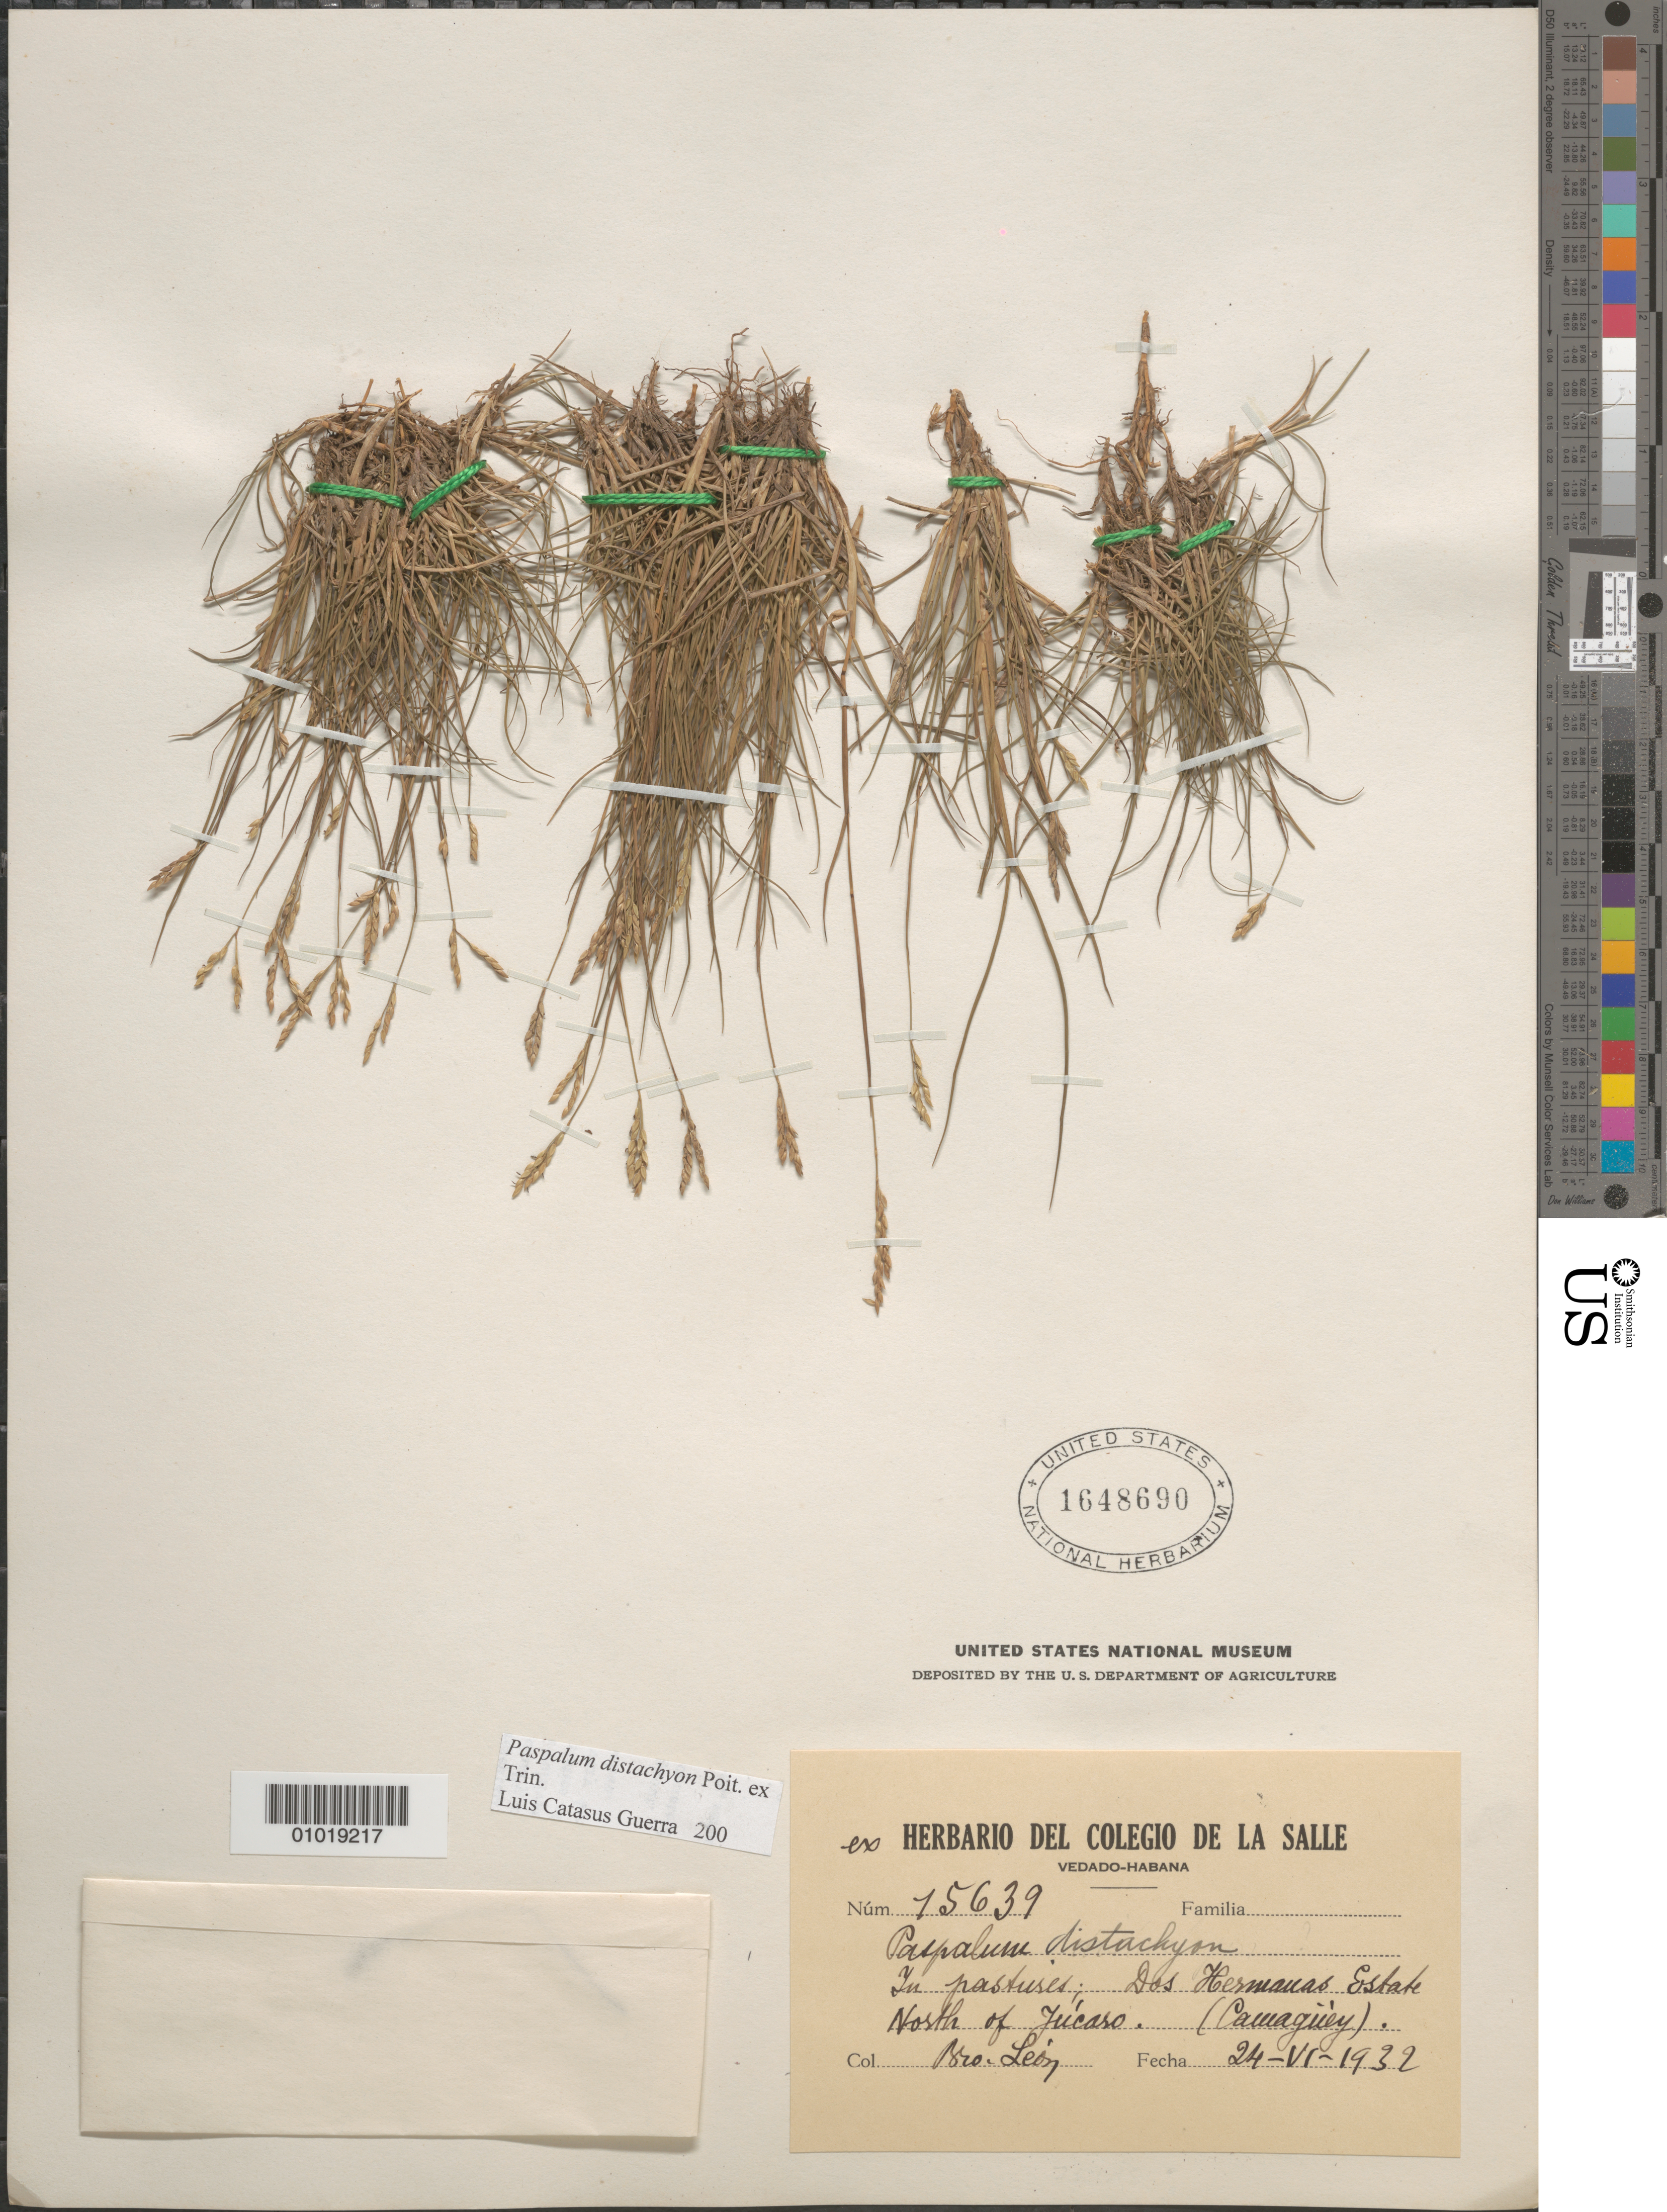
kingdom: Plantae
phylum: Tracheophyta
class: Liliopsida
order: Poales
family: Poaceae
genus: Paspalum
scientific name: Paspalum distachyon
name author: Poiteau ex Trin.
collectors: Bro. León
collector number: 15639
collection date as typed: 24 Jun 1932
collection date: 1932-06-24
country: Cuba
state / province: Camagüey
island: Cuba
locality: Dos Hermanos Estate N of Jucaro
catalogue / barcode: US 1648690